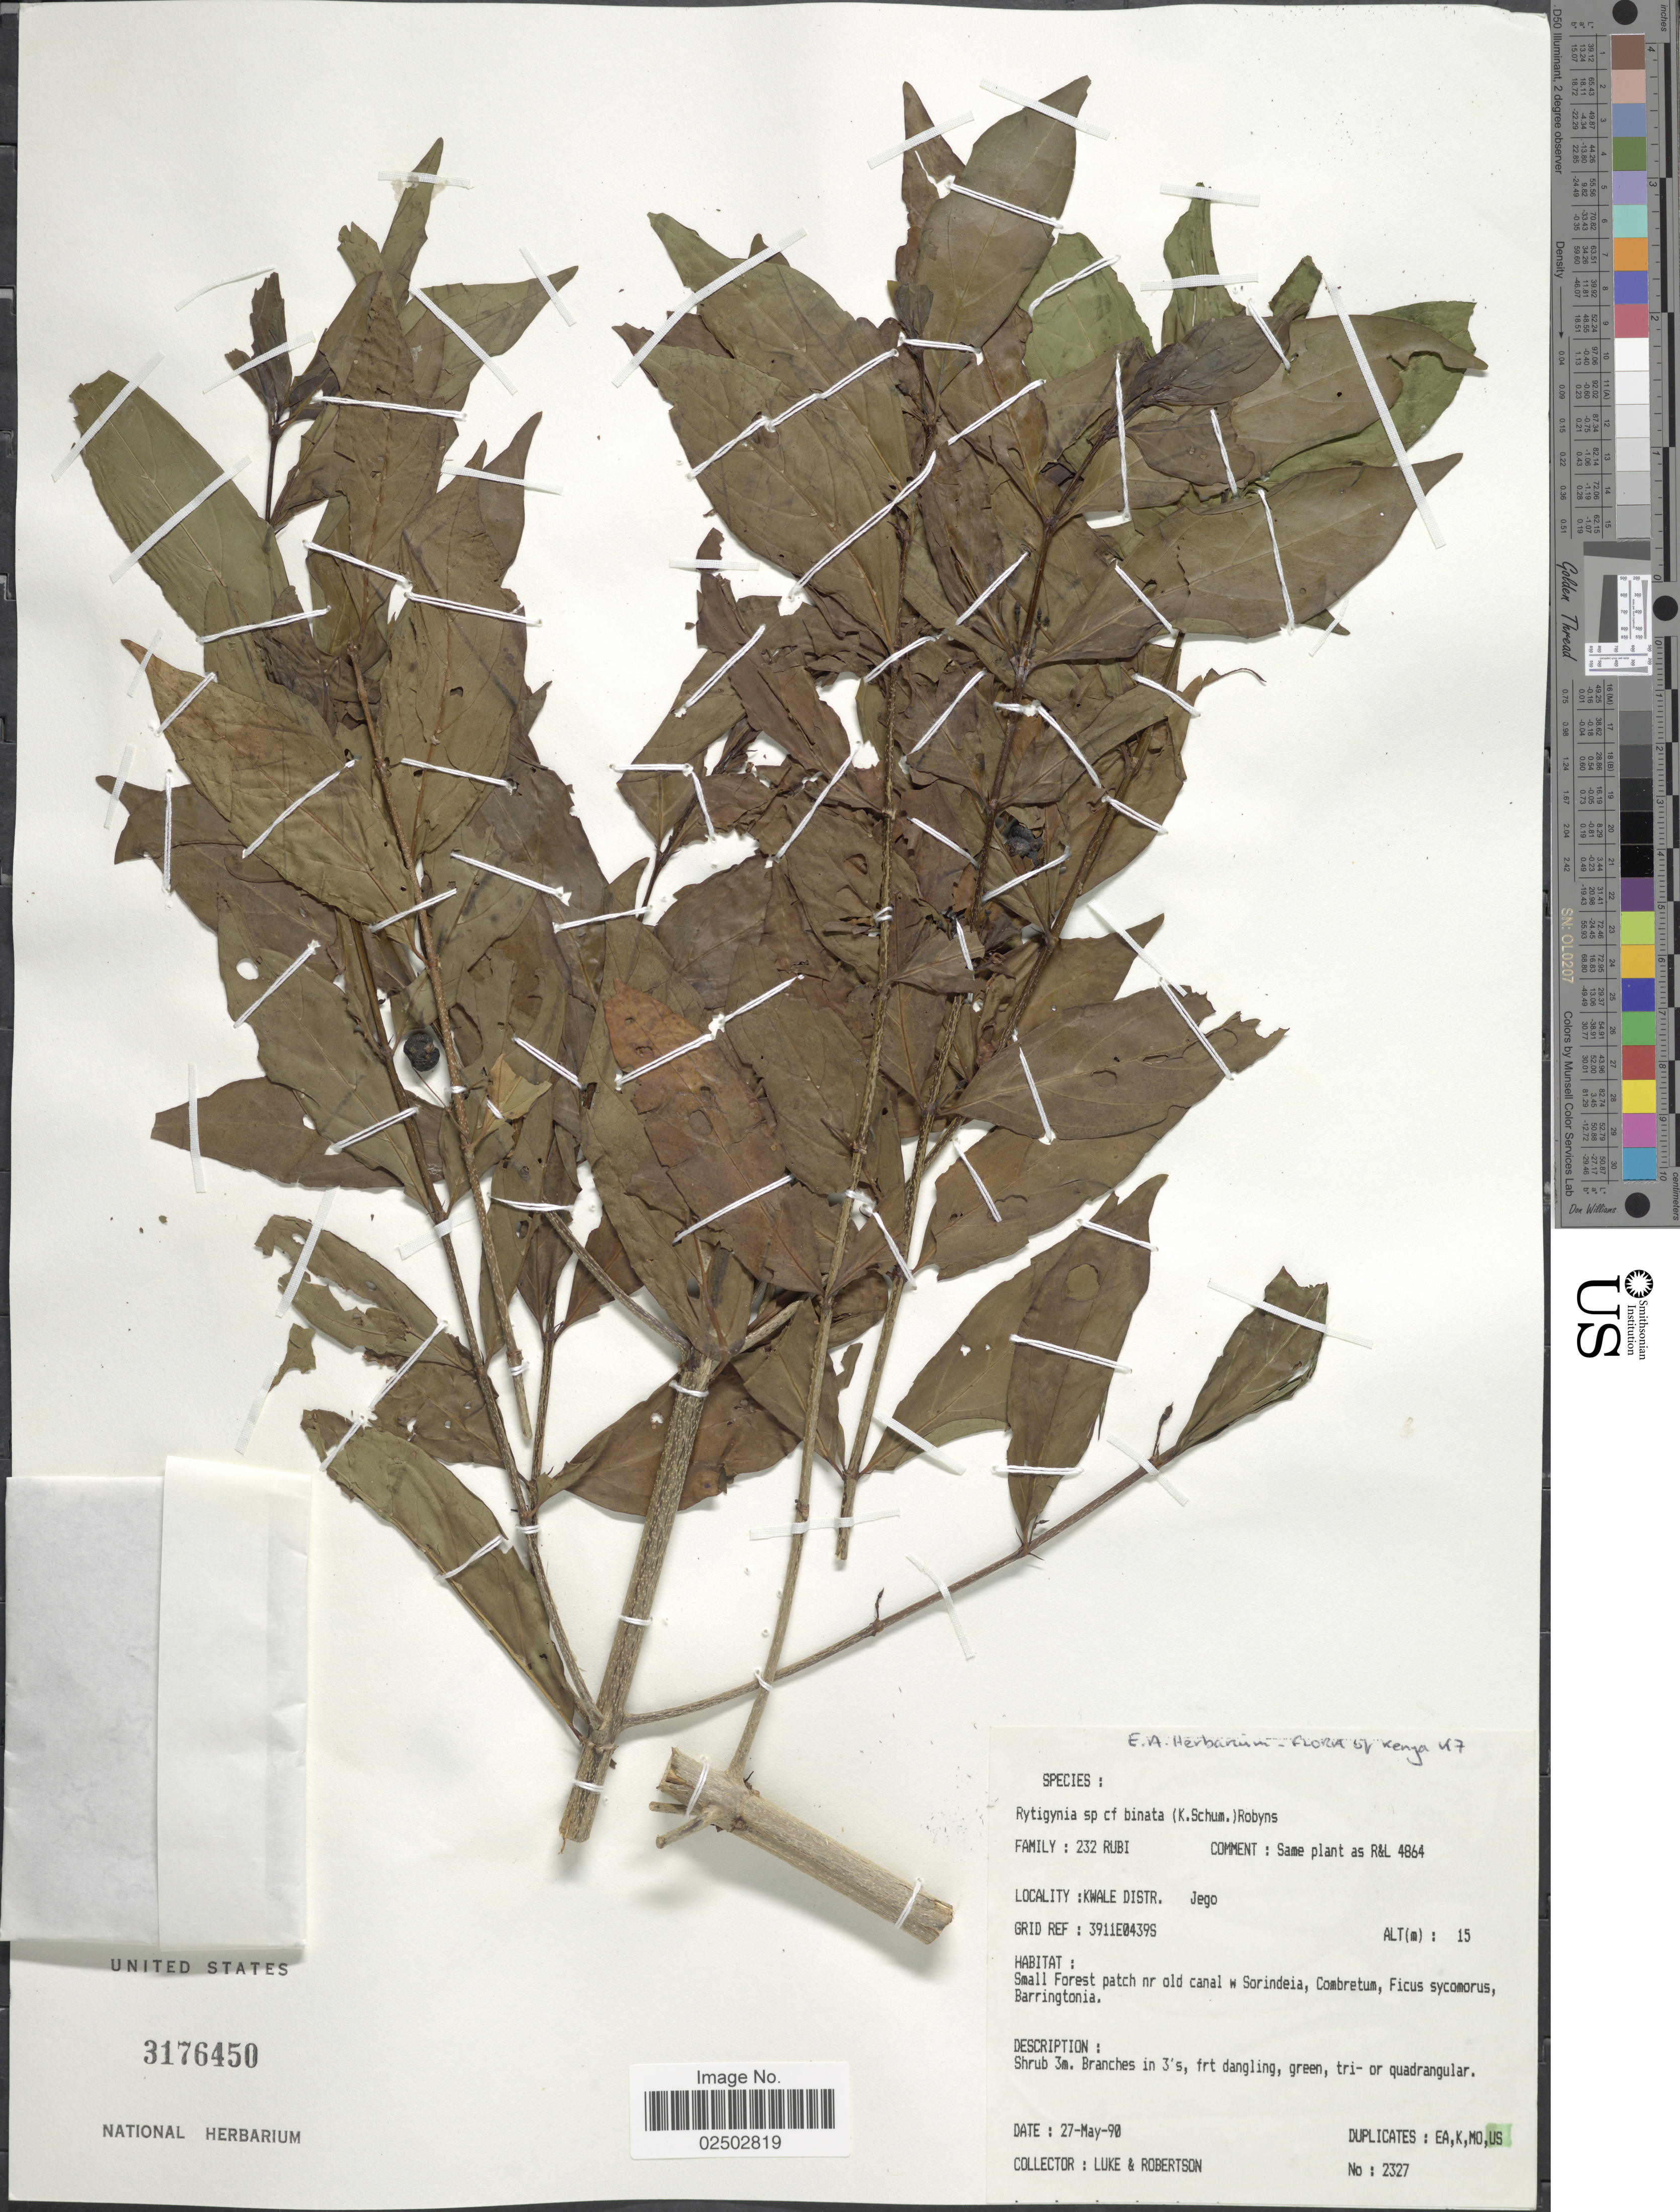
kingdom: Plantae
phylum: Tracheophyta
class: Magnoliopsida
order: Gentianales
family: Rubiaceae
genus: Rytigynia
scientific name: Rytigynia binata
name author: (K. Schum.) Robyns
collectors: -. Luke & -. Robertson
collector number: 2327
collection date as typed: Transcribed d/m/y: 27/5/90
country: Kenya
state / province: Kwale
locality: Kwale Distr., Jego, Grid Ref.: 3911E0439S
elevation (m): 15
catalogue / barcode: US 3176450